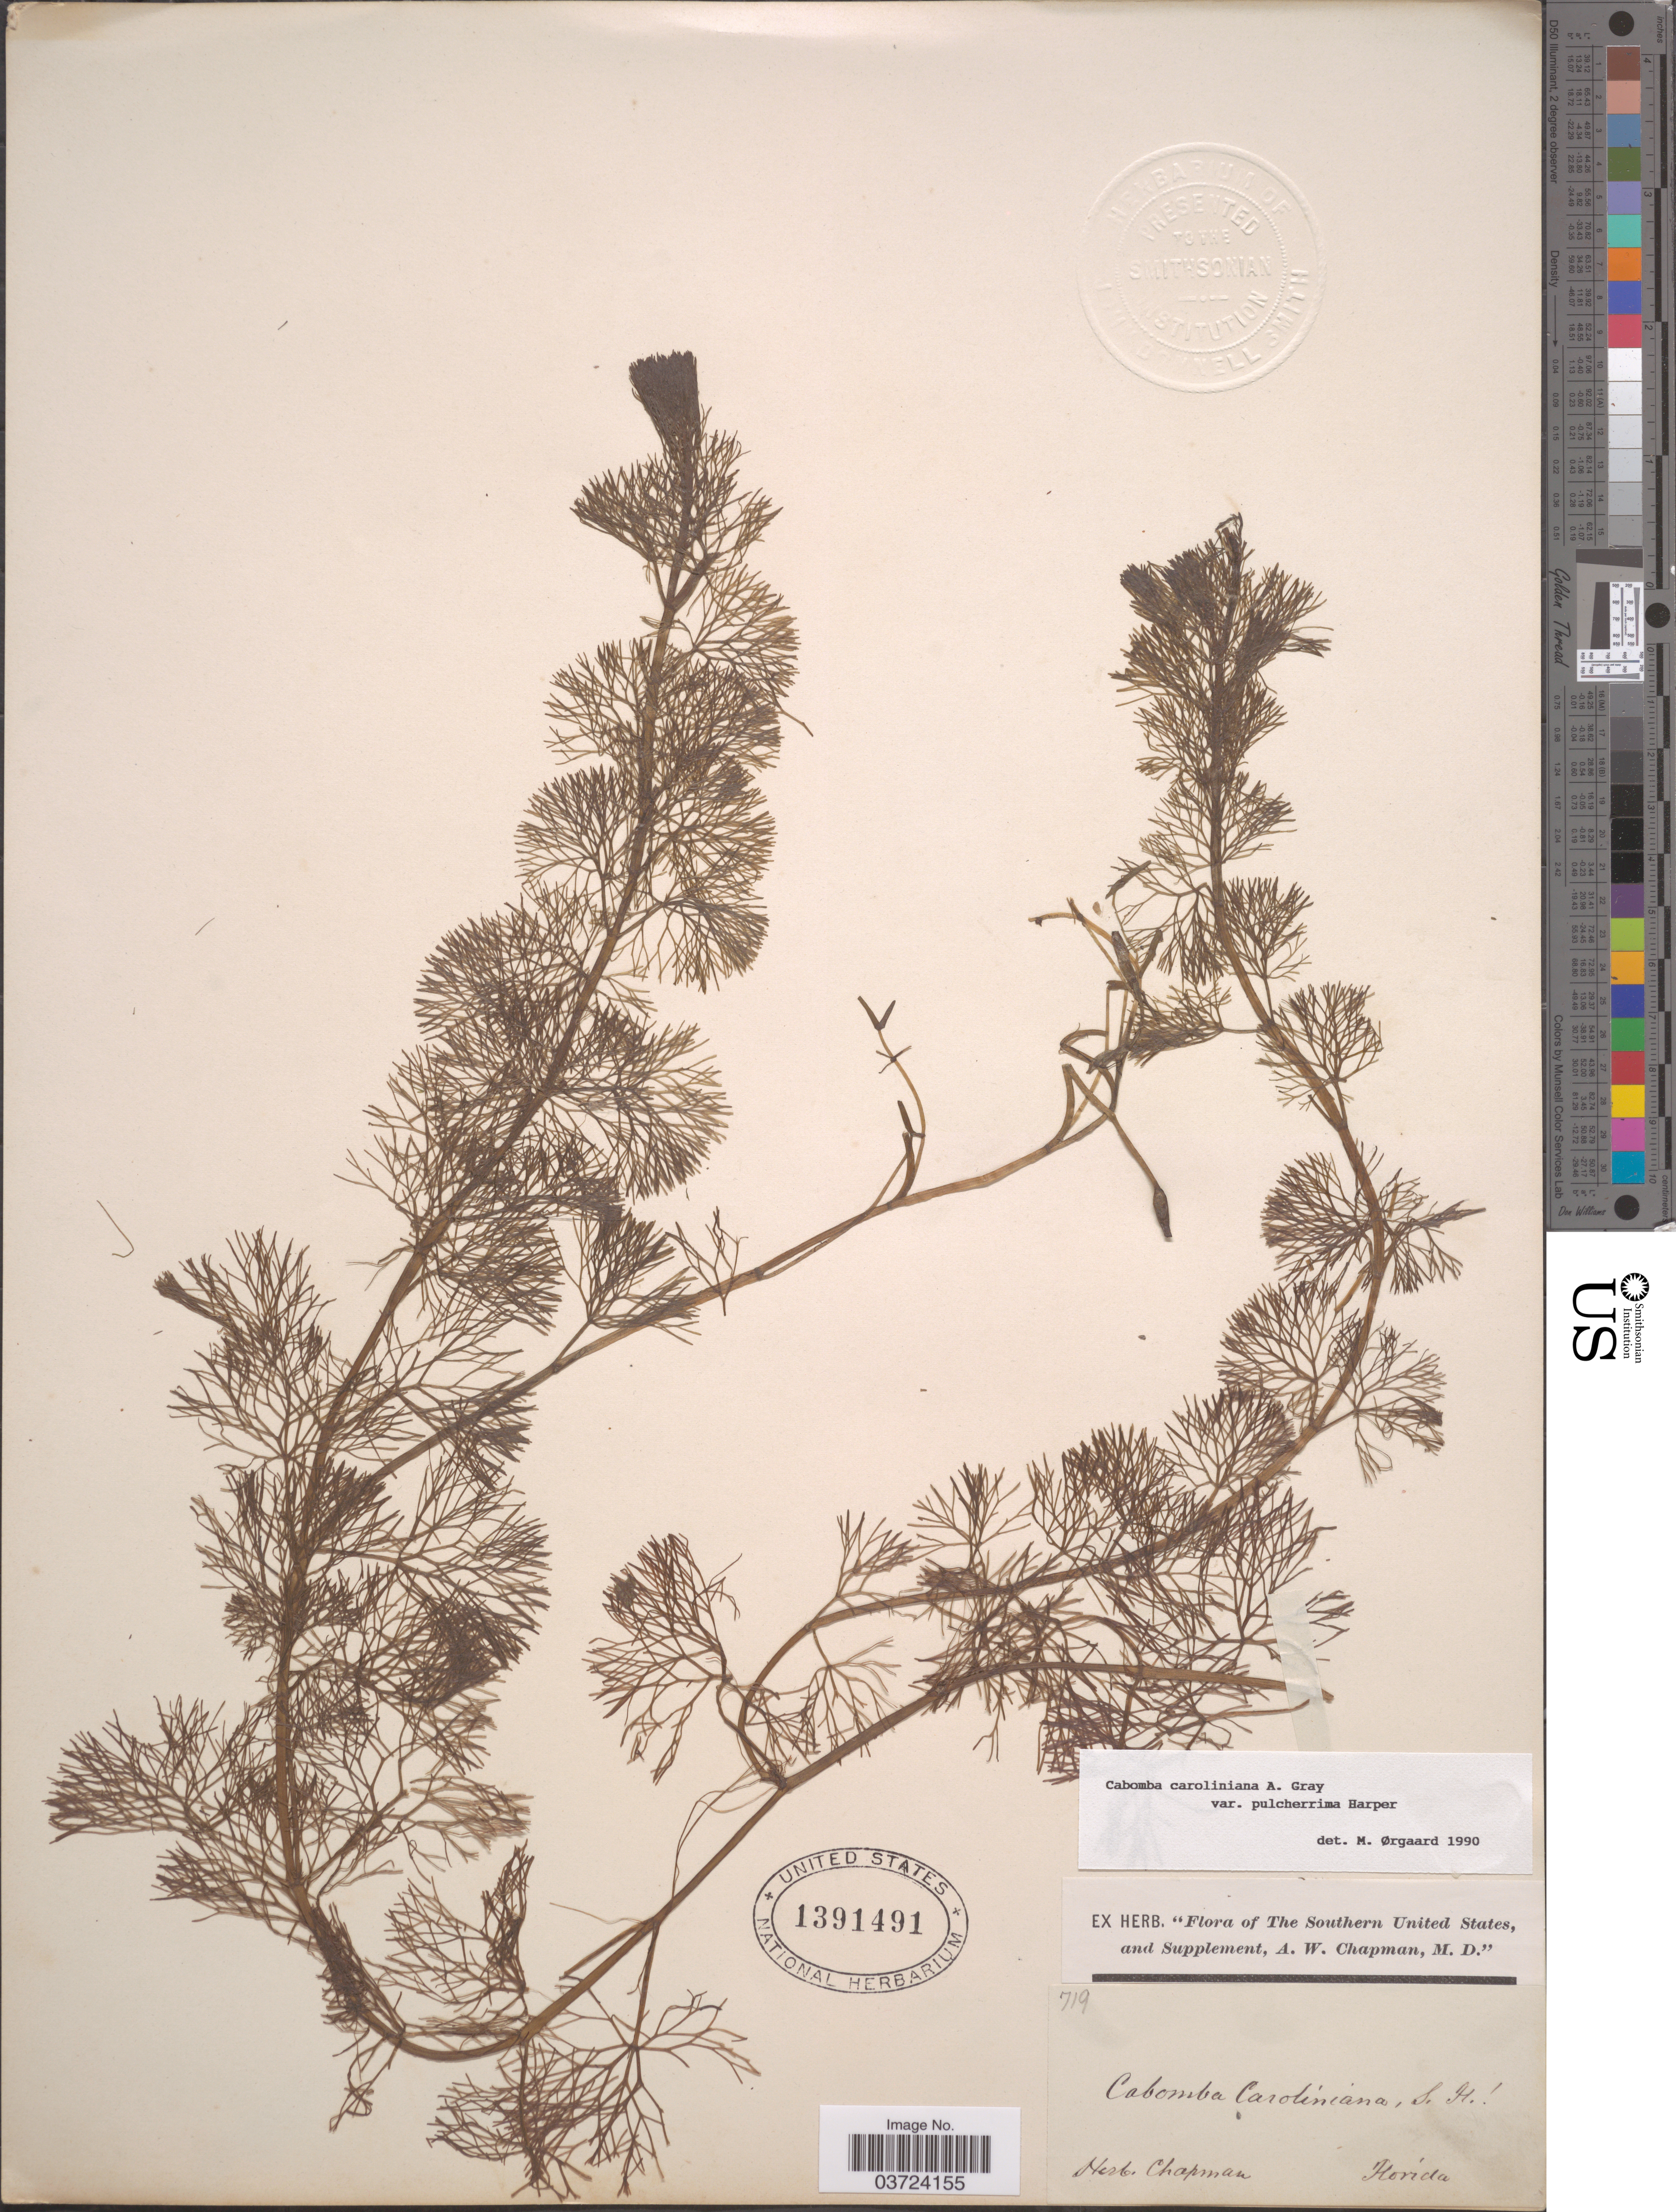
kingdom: Plantae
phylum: Tracheophyta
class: Magnoliopsida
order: Nymphaeales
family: Cabombaceae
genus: Cabomba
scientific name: Cabomba caroliniana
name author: A. Gray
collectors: ex herb. A.W. Chapman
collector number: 719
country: United States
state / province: Florida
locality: The Southern United States.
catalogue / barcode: US 1391491